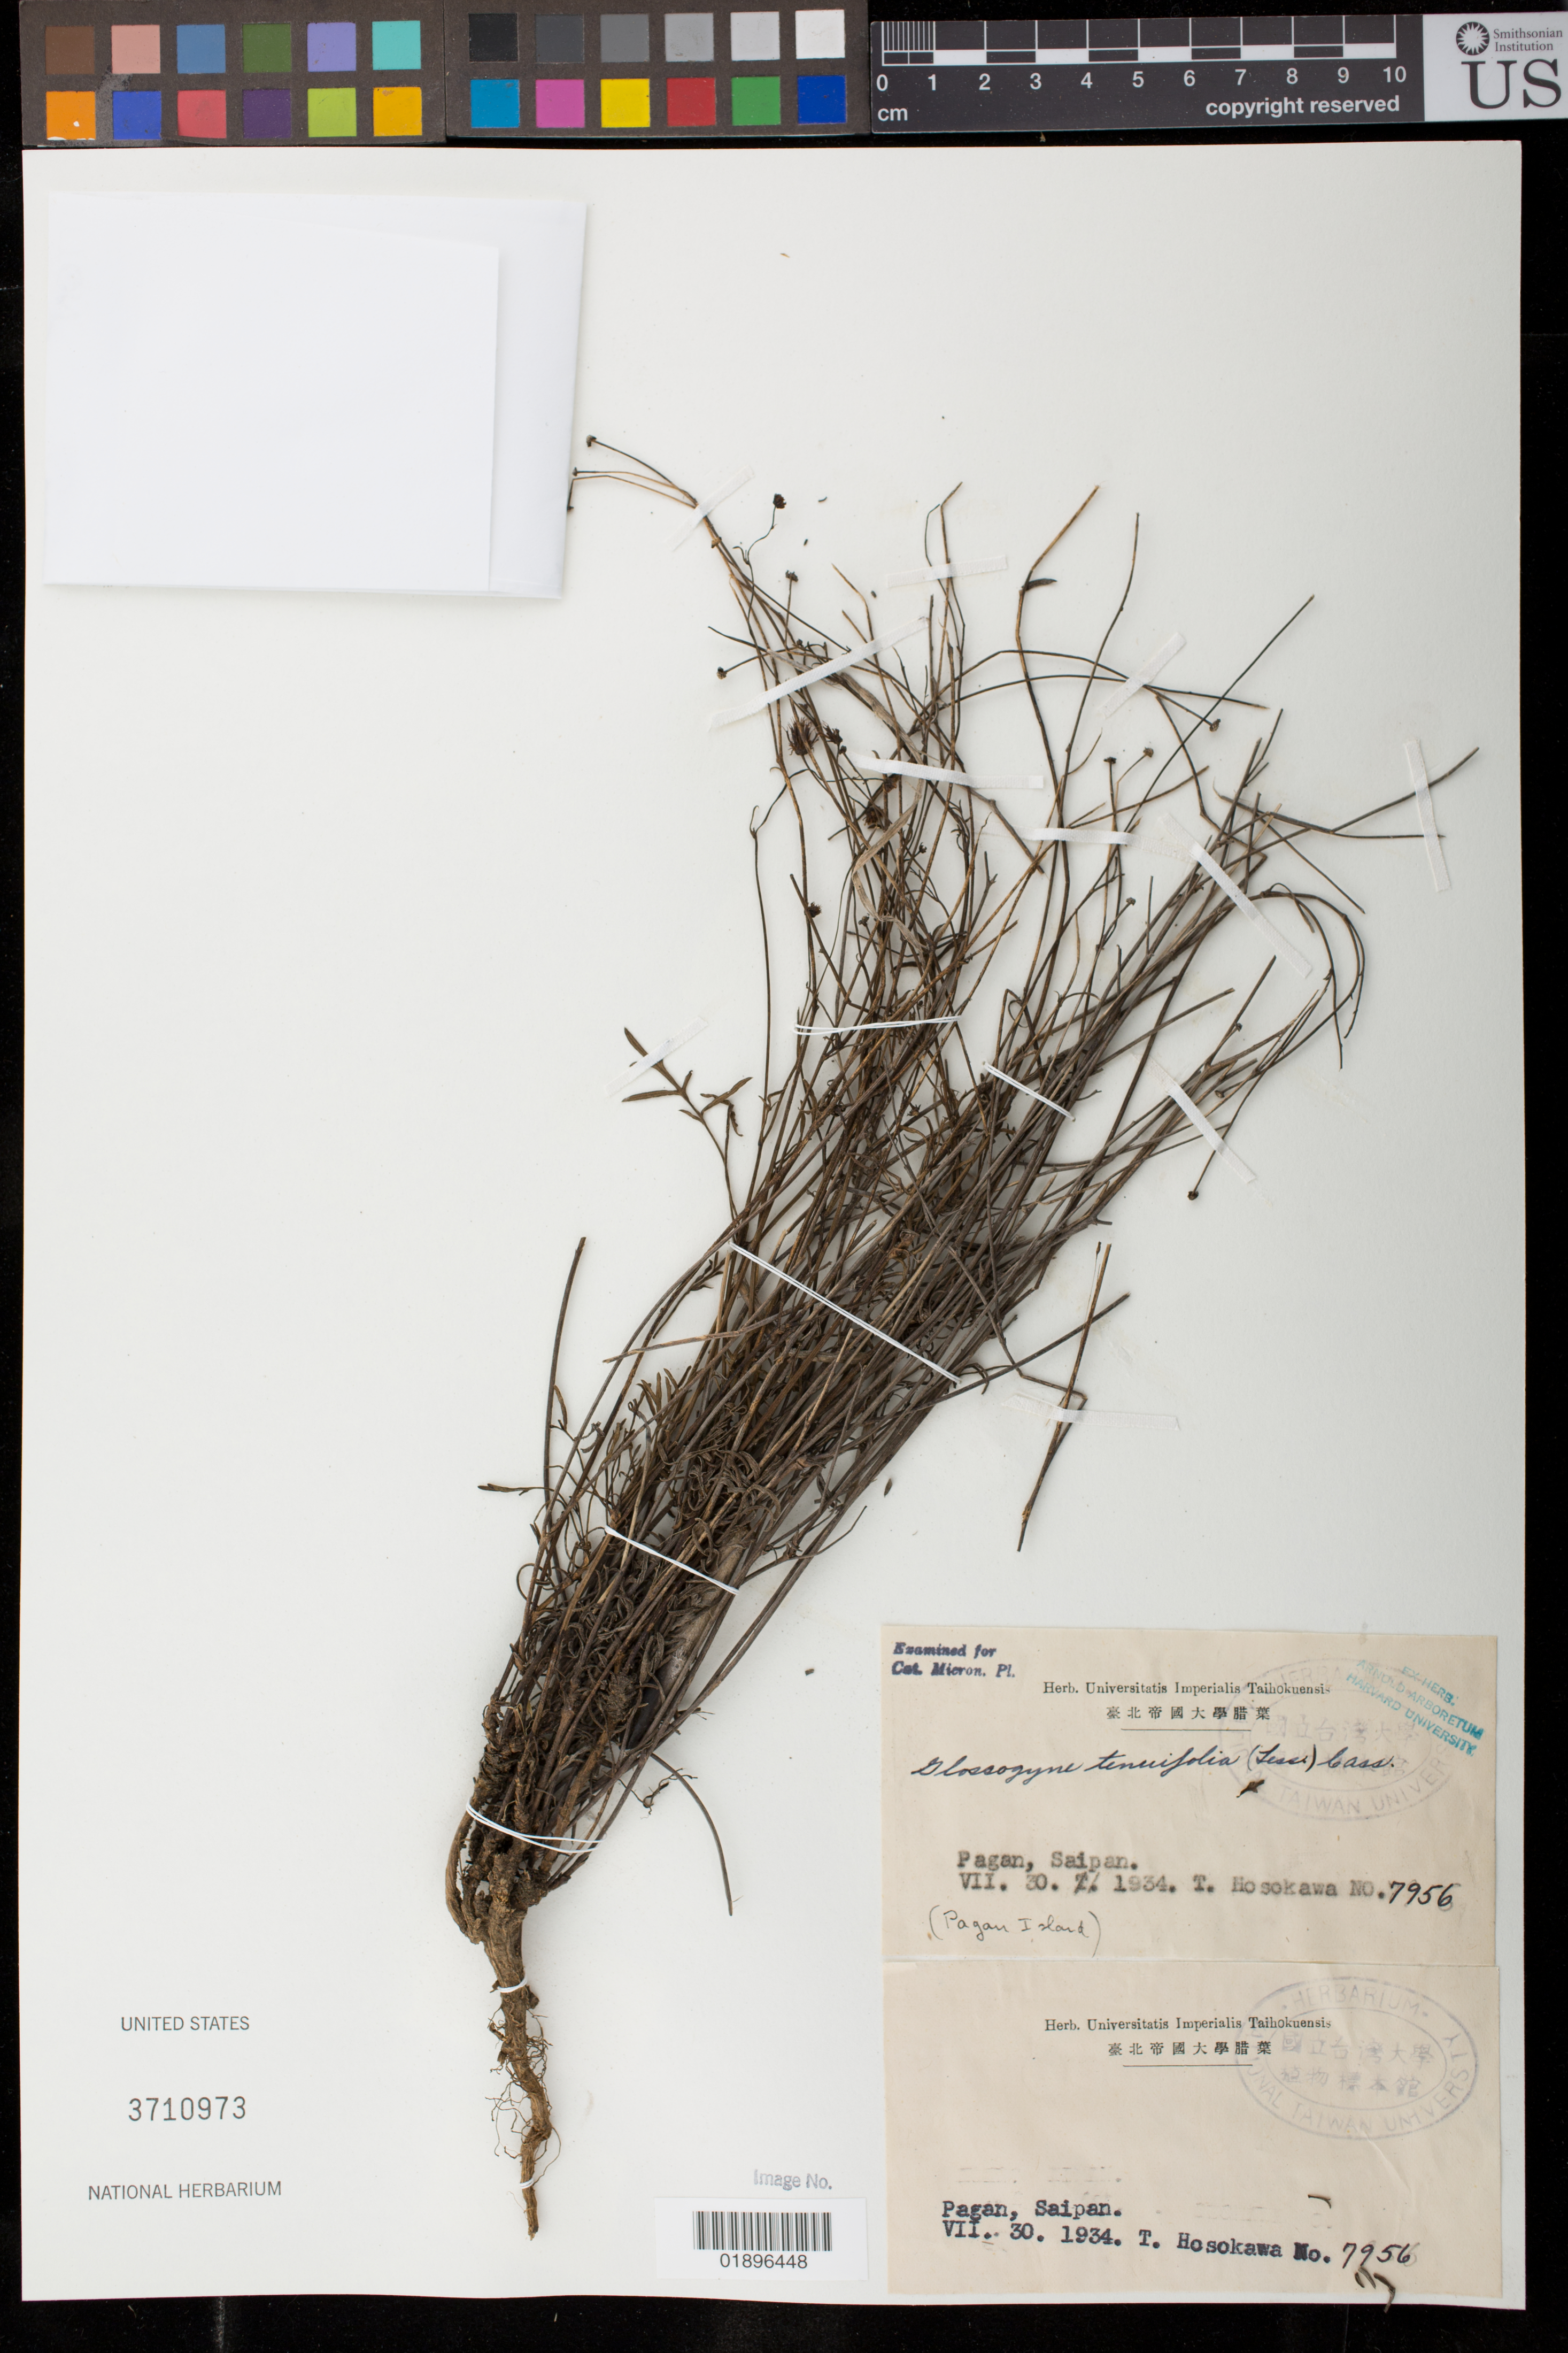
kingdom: Plantae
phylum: Tracheophyta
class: Magnoliopsida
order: Asterales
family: Asteraceae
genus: Glossogyne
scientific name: Glossogyne tenuifolia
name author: (Labill.)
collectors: T. Hosokawa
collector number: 7956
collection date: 1934-07-30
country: Northern Mariana Islands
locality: Pagan, Saipan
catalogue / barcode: US 3710973